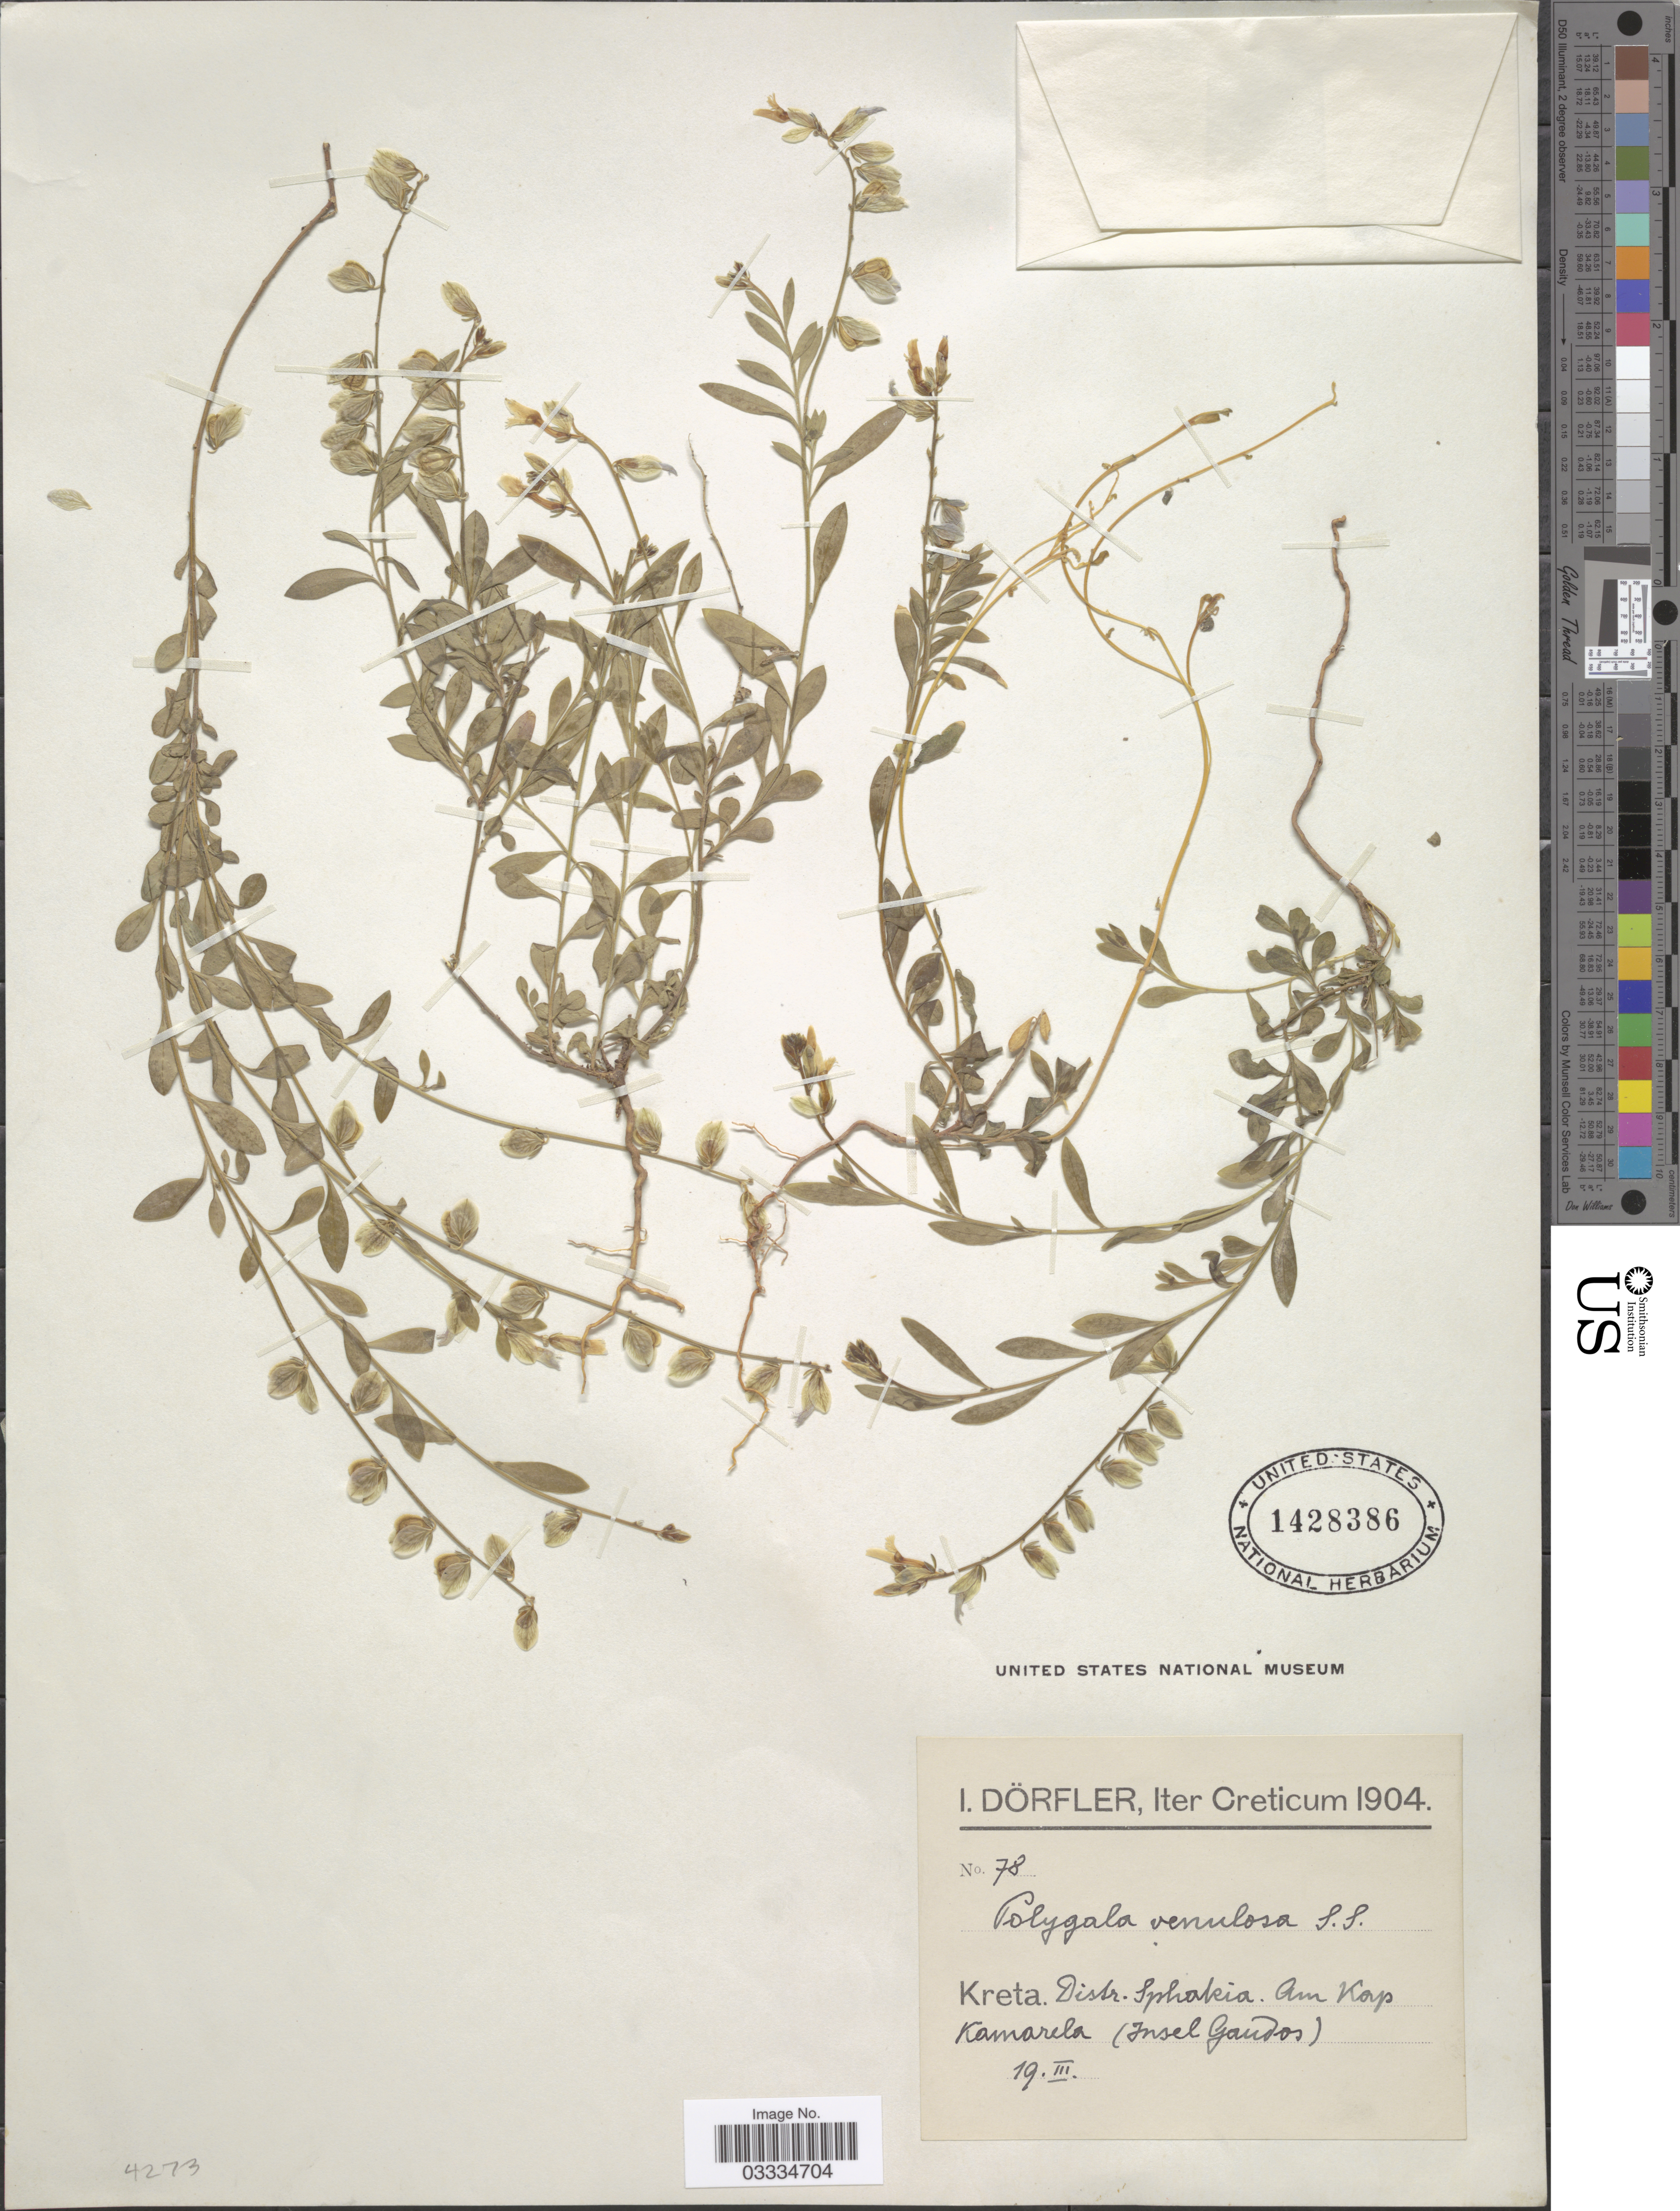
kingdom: Plantae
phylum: Tracheophyta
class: Magnoliopsida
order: Fabales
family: Polygalaceae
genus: Polygala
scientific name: Polygala venulosa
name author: Sm.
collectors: I. Dörfler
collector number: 78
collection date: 1904-03-19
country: Greece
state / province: Crete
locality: Iter Creticum. Kreta. Distr. Sphakia. Am Kap Kamarela (Insel Gaudos).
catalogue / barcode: US 1428386